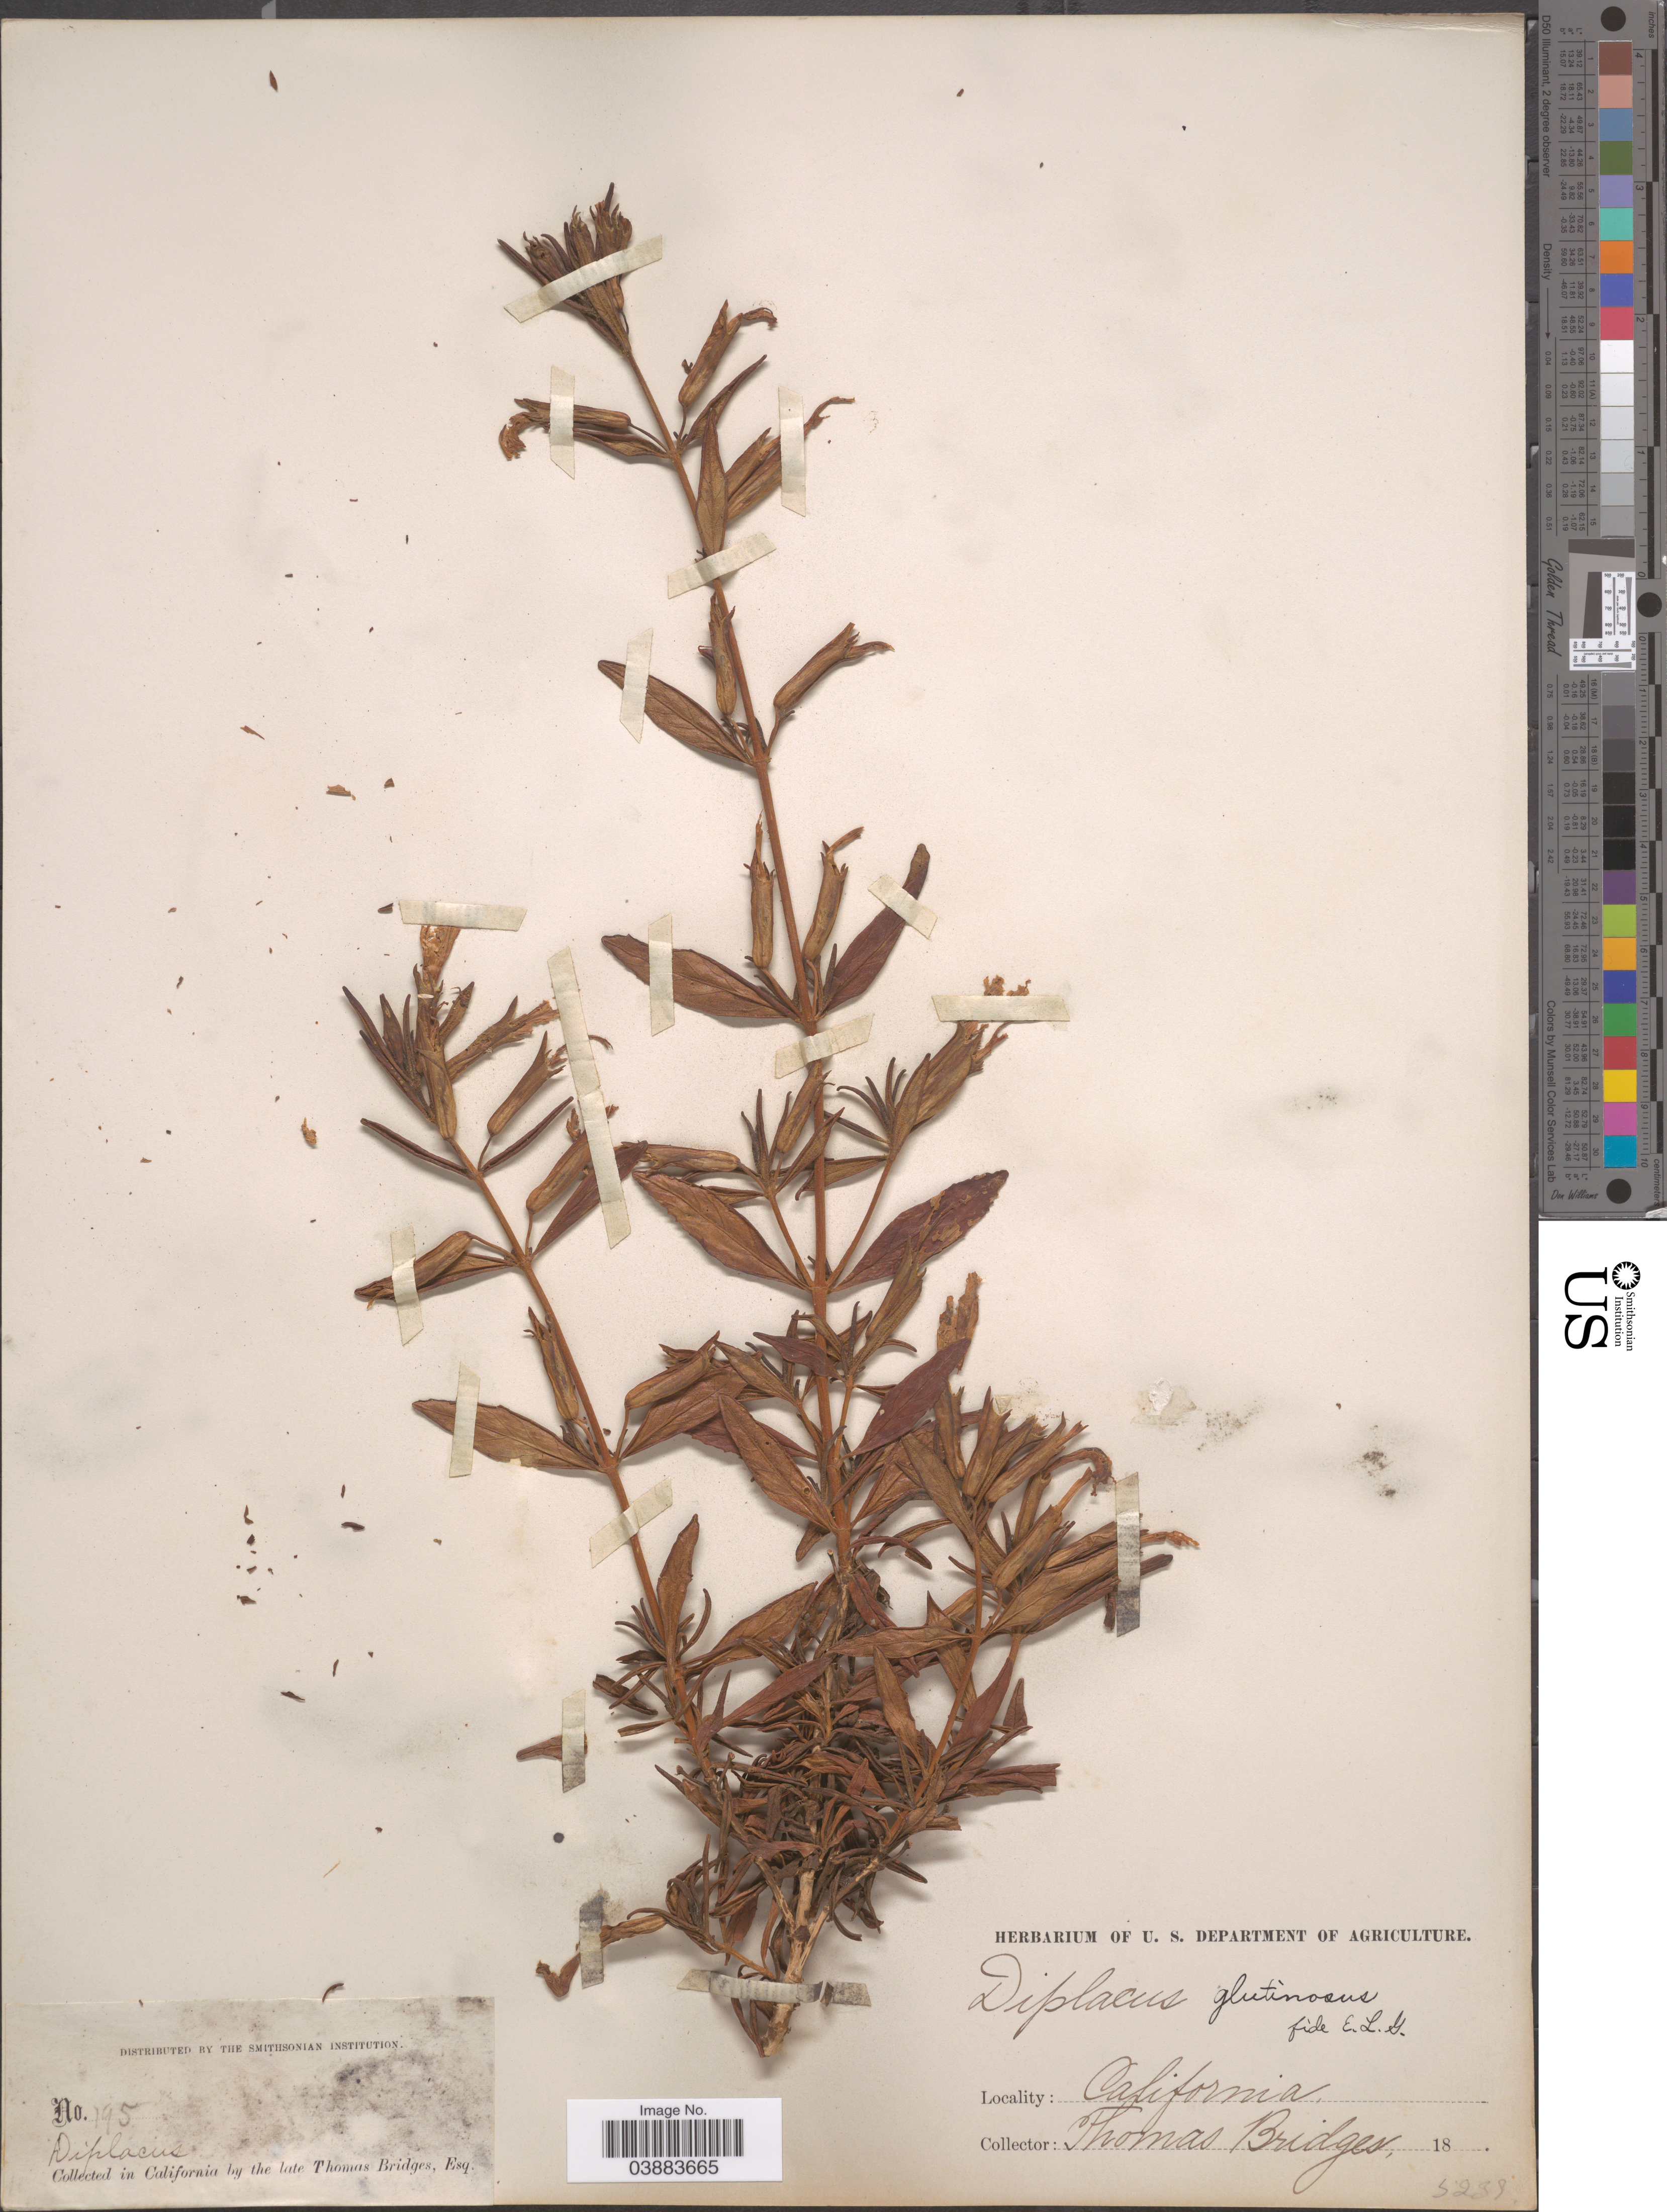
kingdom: Plantae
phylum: Tracheophyta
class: Magnoliopsida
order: Lamiales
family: Phrymaceae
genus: Diplacus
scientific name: Diplacus aurantiacus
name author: (Curtis) Jeps.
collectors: T. Bridges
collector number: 195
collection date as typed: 18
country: United States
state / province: California